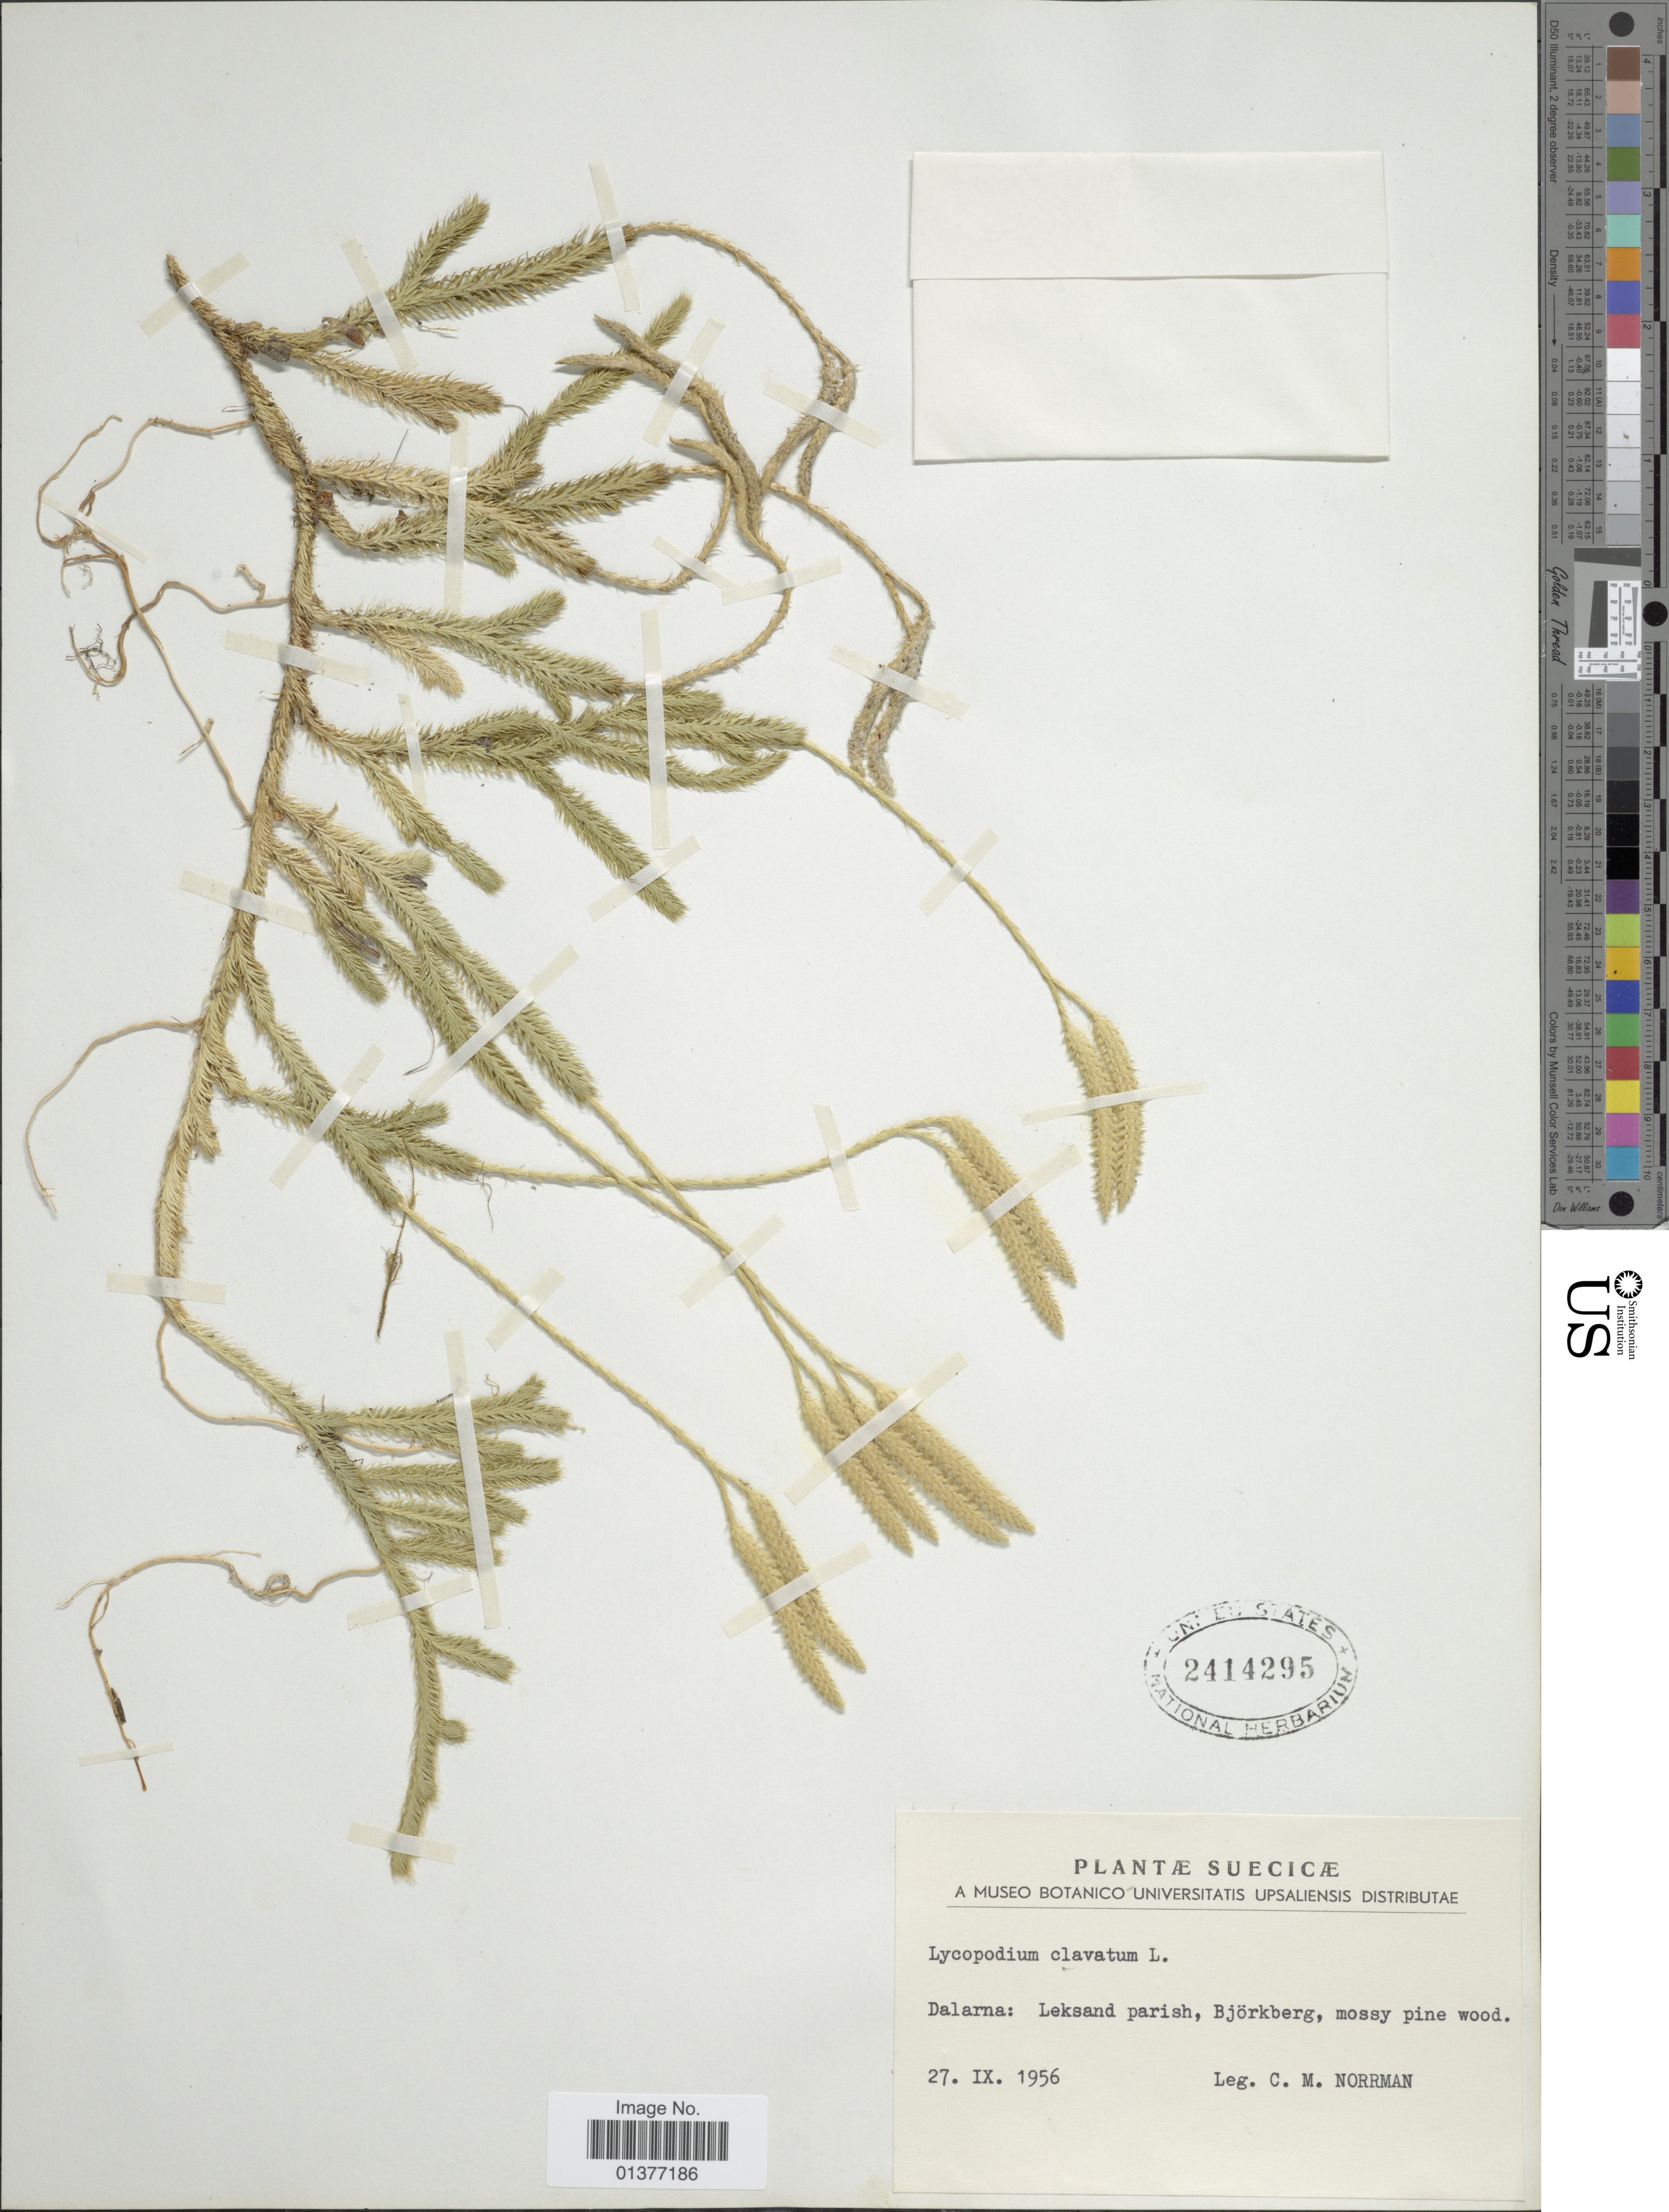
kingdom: Plantae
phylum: Tracheophyta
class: Lycopodiopsida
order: Lycopodiales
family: Lycopodiaceae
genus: Lycopodium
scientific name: Lycopodium clavatum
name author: L.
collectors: C. Norman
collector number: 2414295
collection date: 1956-09-27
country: Sweden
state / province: Dalarna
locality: Leksand parish, Bjorkberg, mossy pine wood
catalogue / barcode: US 2414295